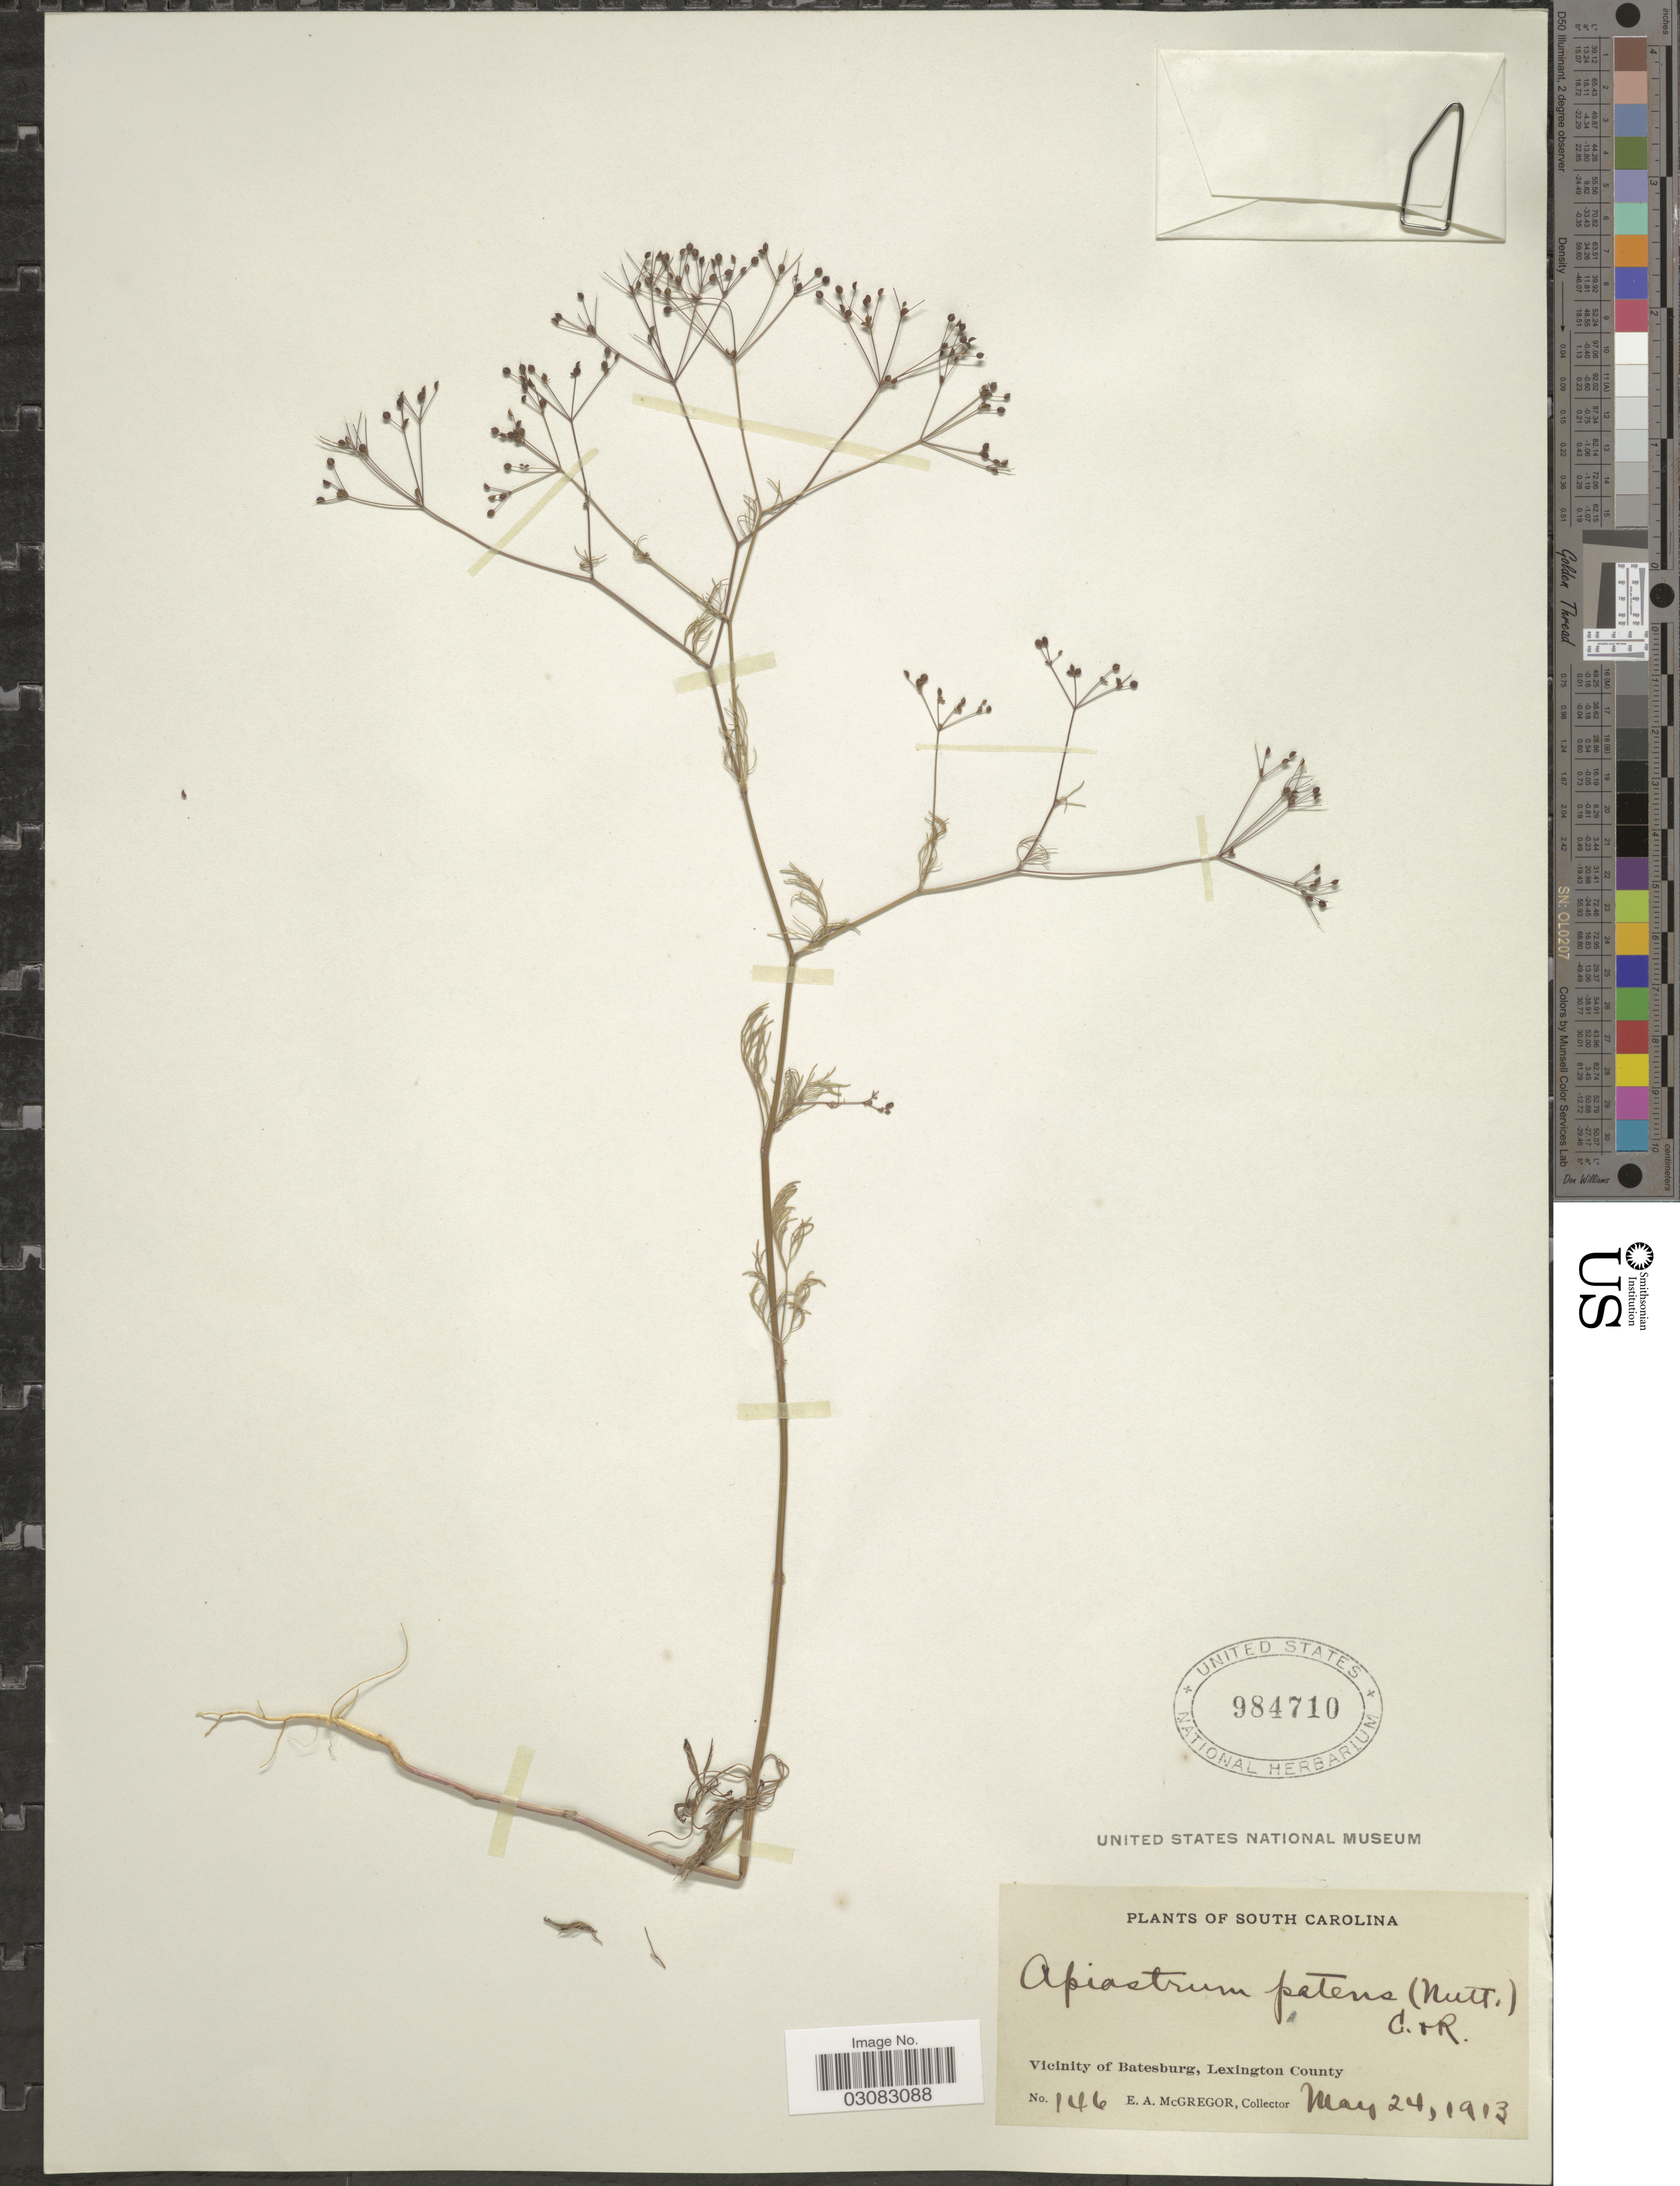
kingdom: Plantae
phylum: Tracheophyta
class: Magnoliopsida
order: Apiales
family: Apiaceae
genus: Spermolepis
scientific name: Spermolepis patens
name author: (Nutt. ex DC.) B.L. Rob.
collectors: E. A. McGregor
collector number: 146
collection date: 1913-05-24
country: United States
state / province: South Carolina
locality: Vicinity of Batesburg, Lexington County.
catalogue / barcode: US 984710